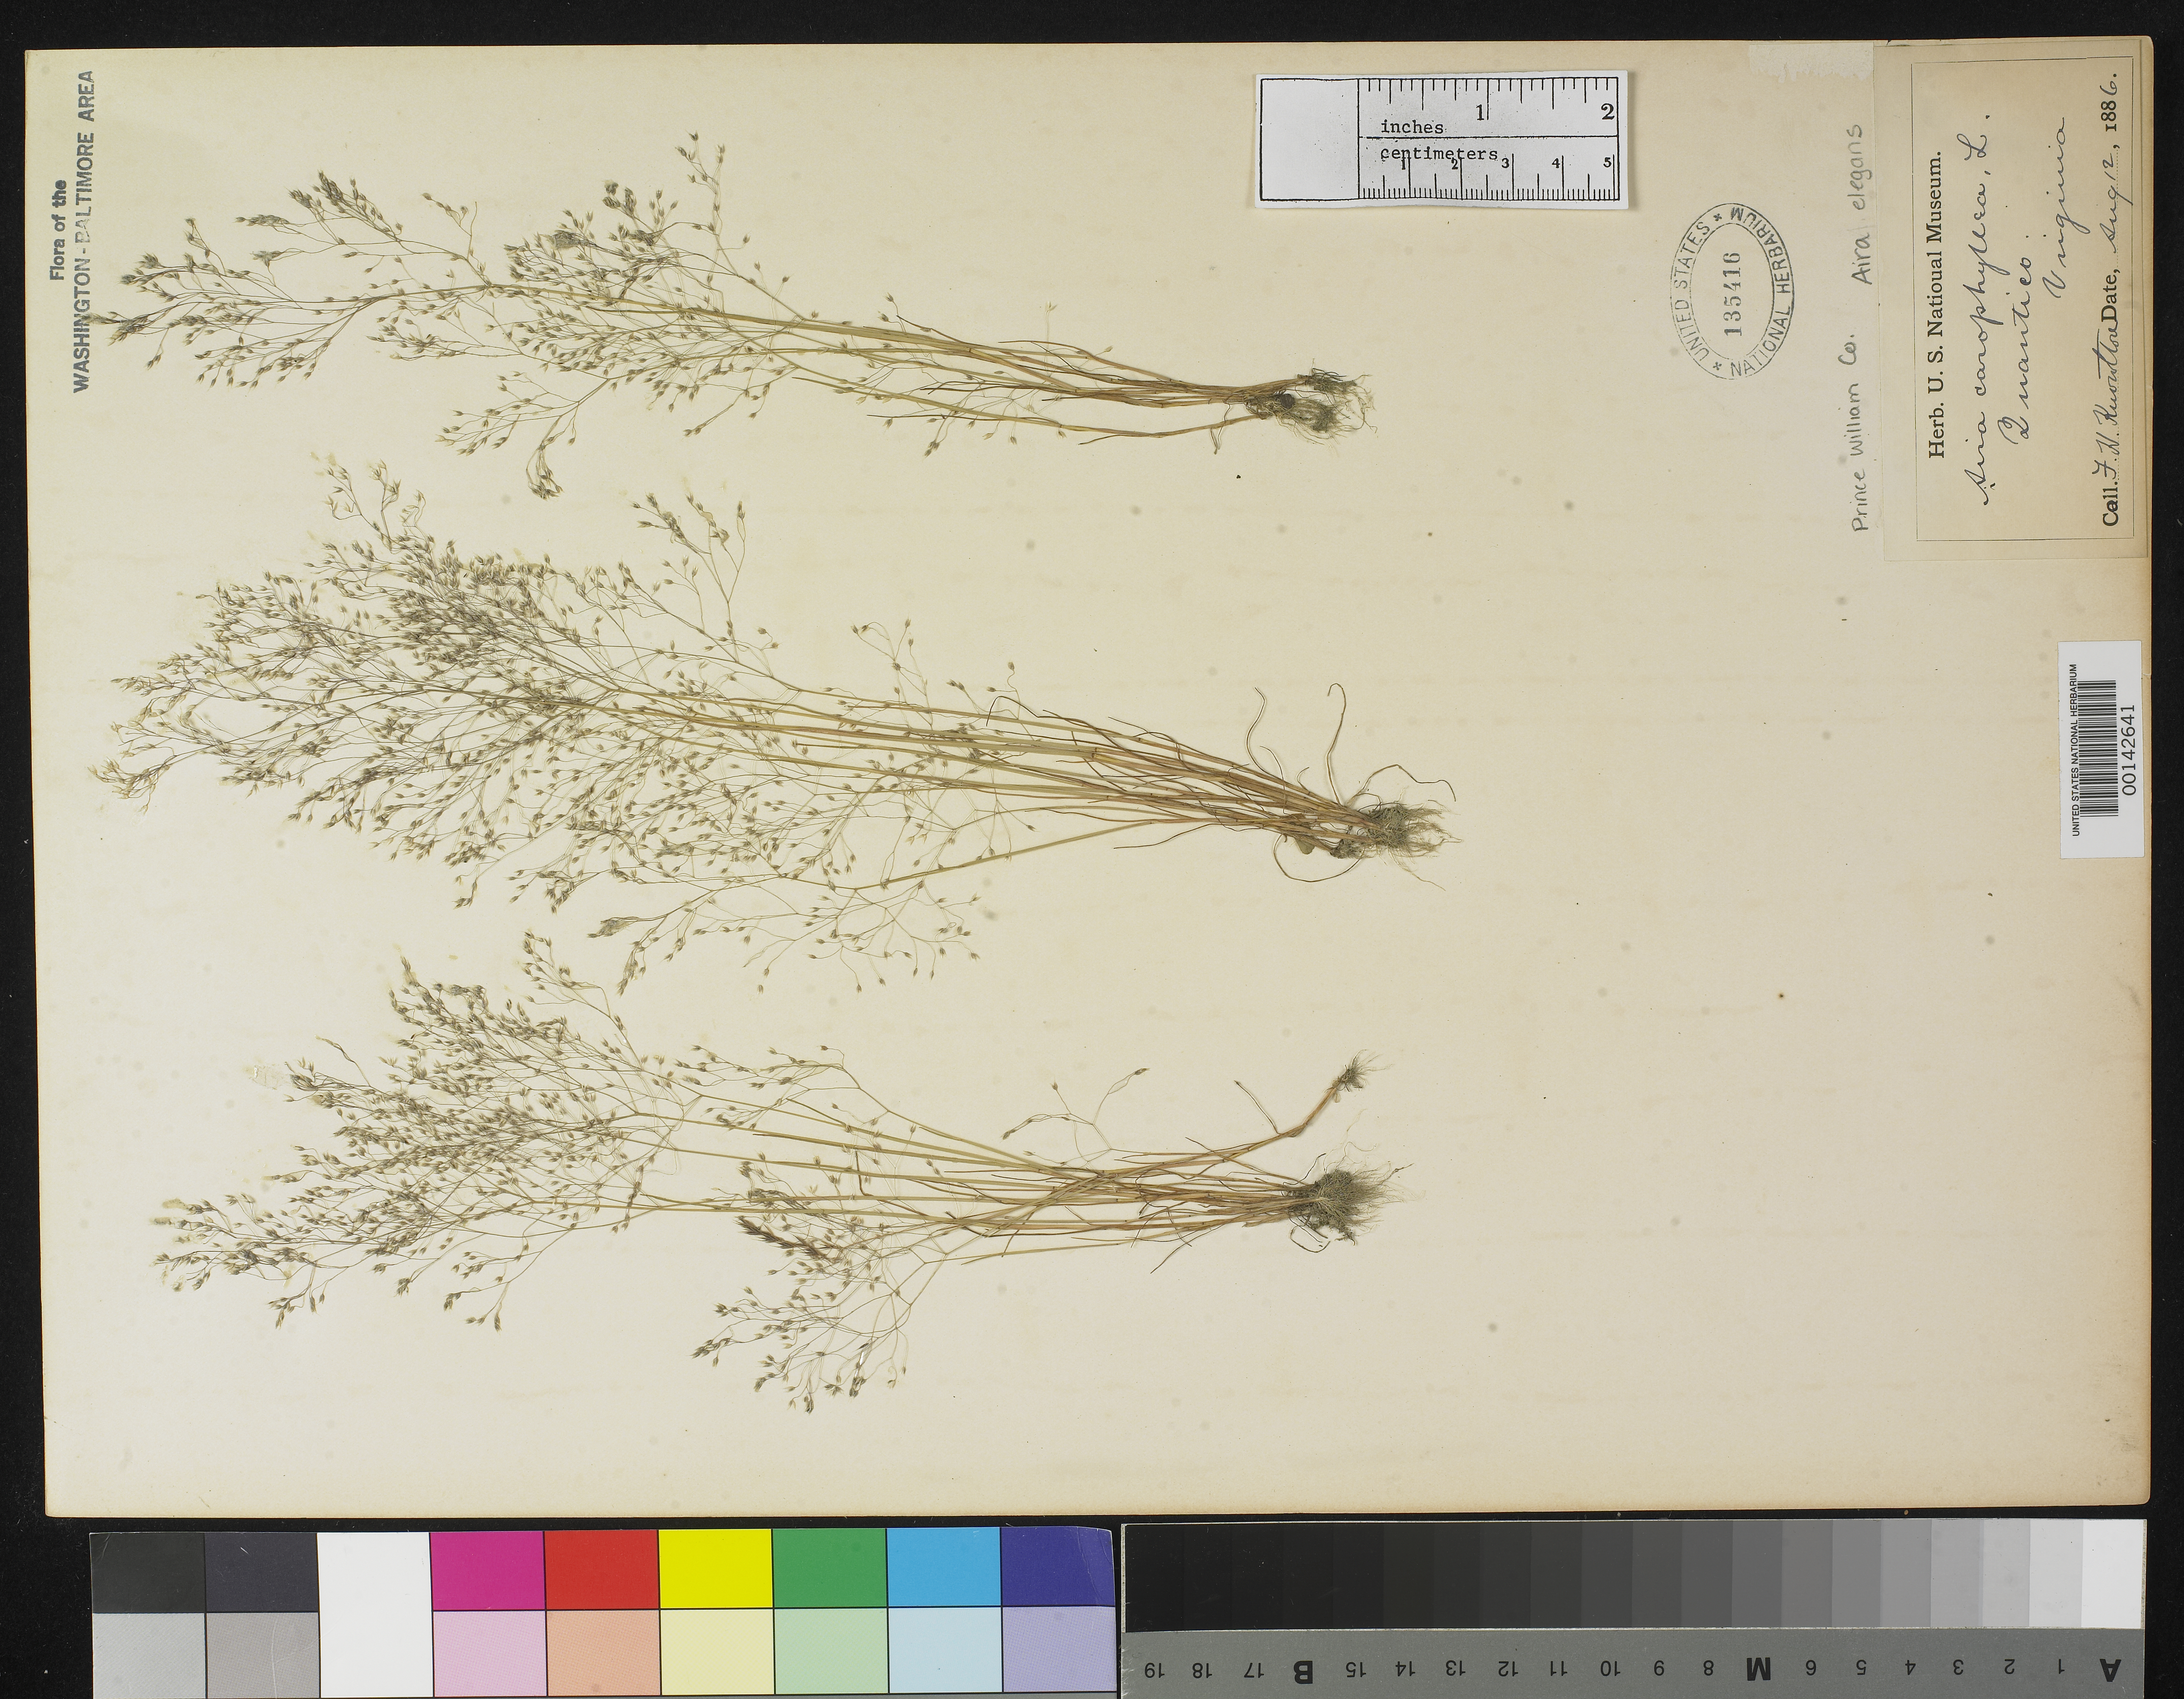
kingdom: Plantae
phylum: Tracheophyta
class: Liliopsida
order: Poales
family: Poaceae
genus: Aira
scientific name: Aira elegans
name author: L.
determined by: Poaceae Reorganization Project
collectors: T. H. Knowlton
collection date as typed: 12 Aug 1886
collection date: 1886-08-12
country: United States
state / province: Virginia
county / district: Prince William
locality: Quantico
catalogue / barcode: US 135416